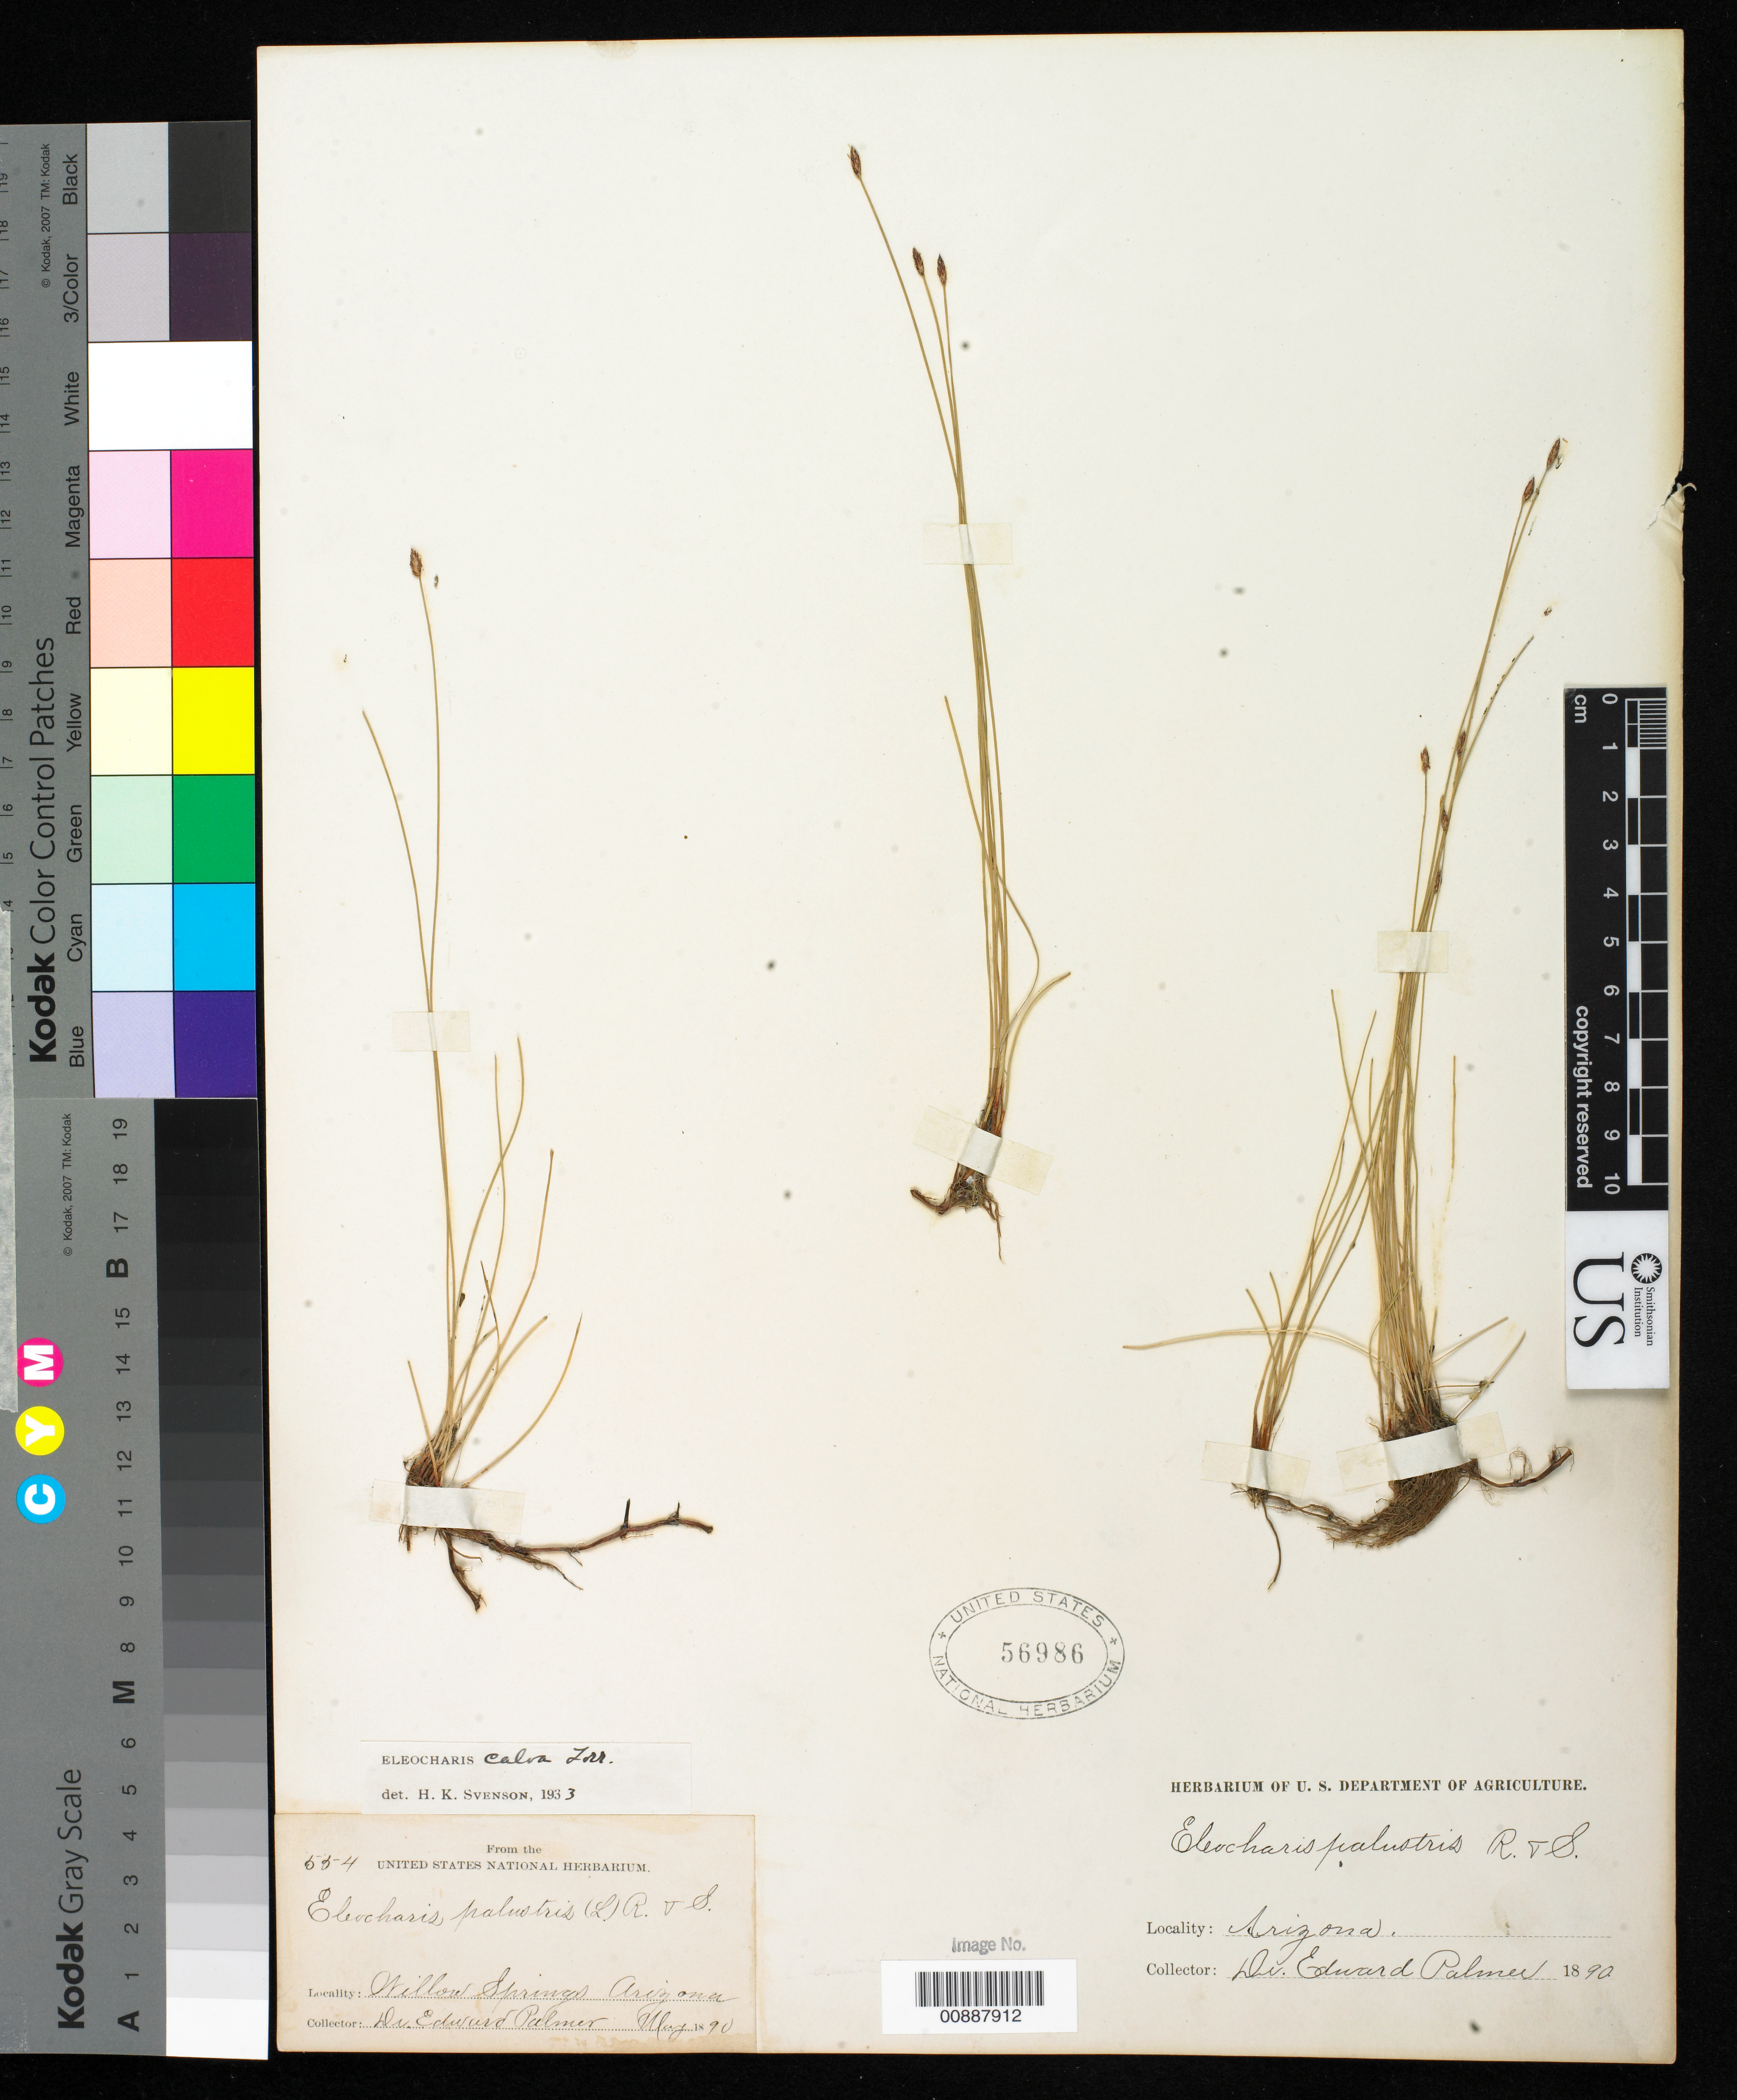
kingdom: Plantae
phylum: Tracheophyta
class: Liliopsida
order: Poales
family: Cyperaceae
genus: Eleocharis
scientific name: Eleocharis erythropoda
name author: Steud.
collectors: E. Palmer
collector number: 554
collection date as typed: May 1890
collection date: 1890-05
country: United States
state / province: Arizona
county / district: Coconino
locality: Willow Spring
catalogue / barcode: US 56986